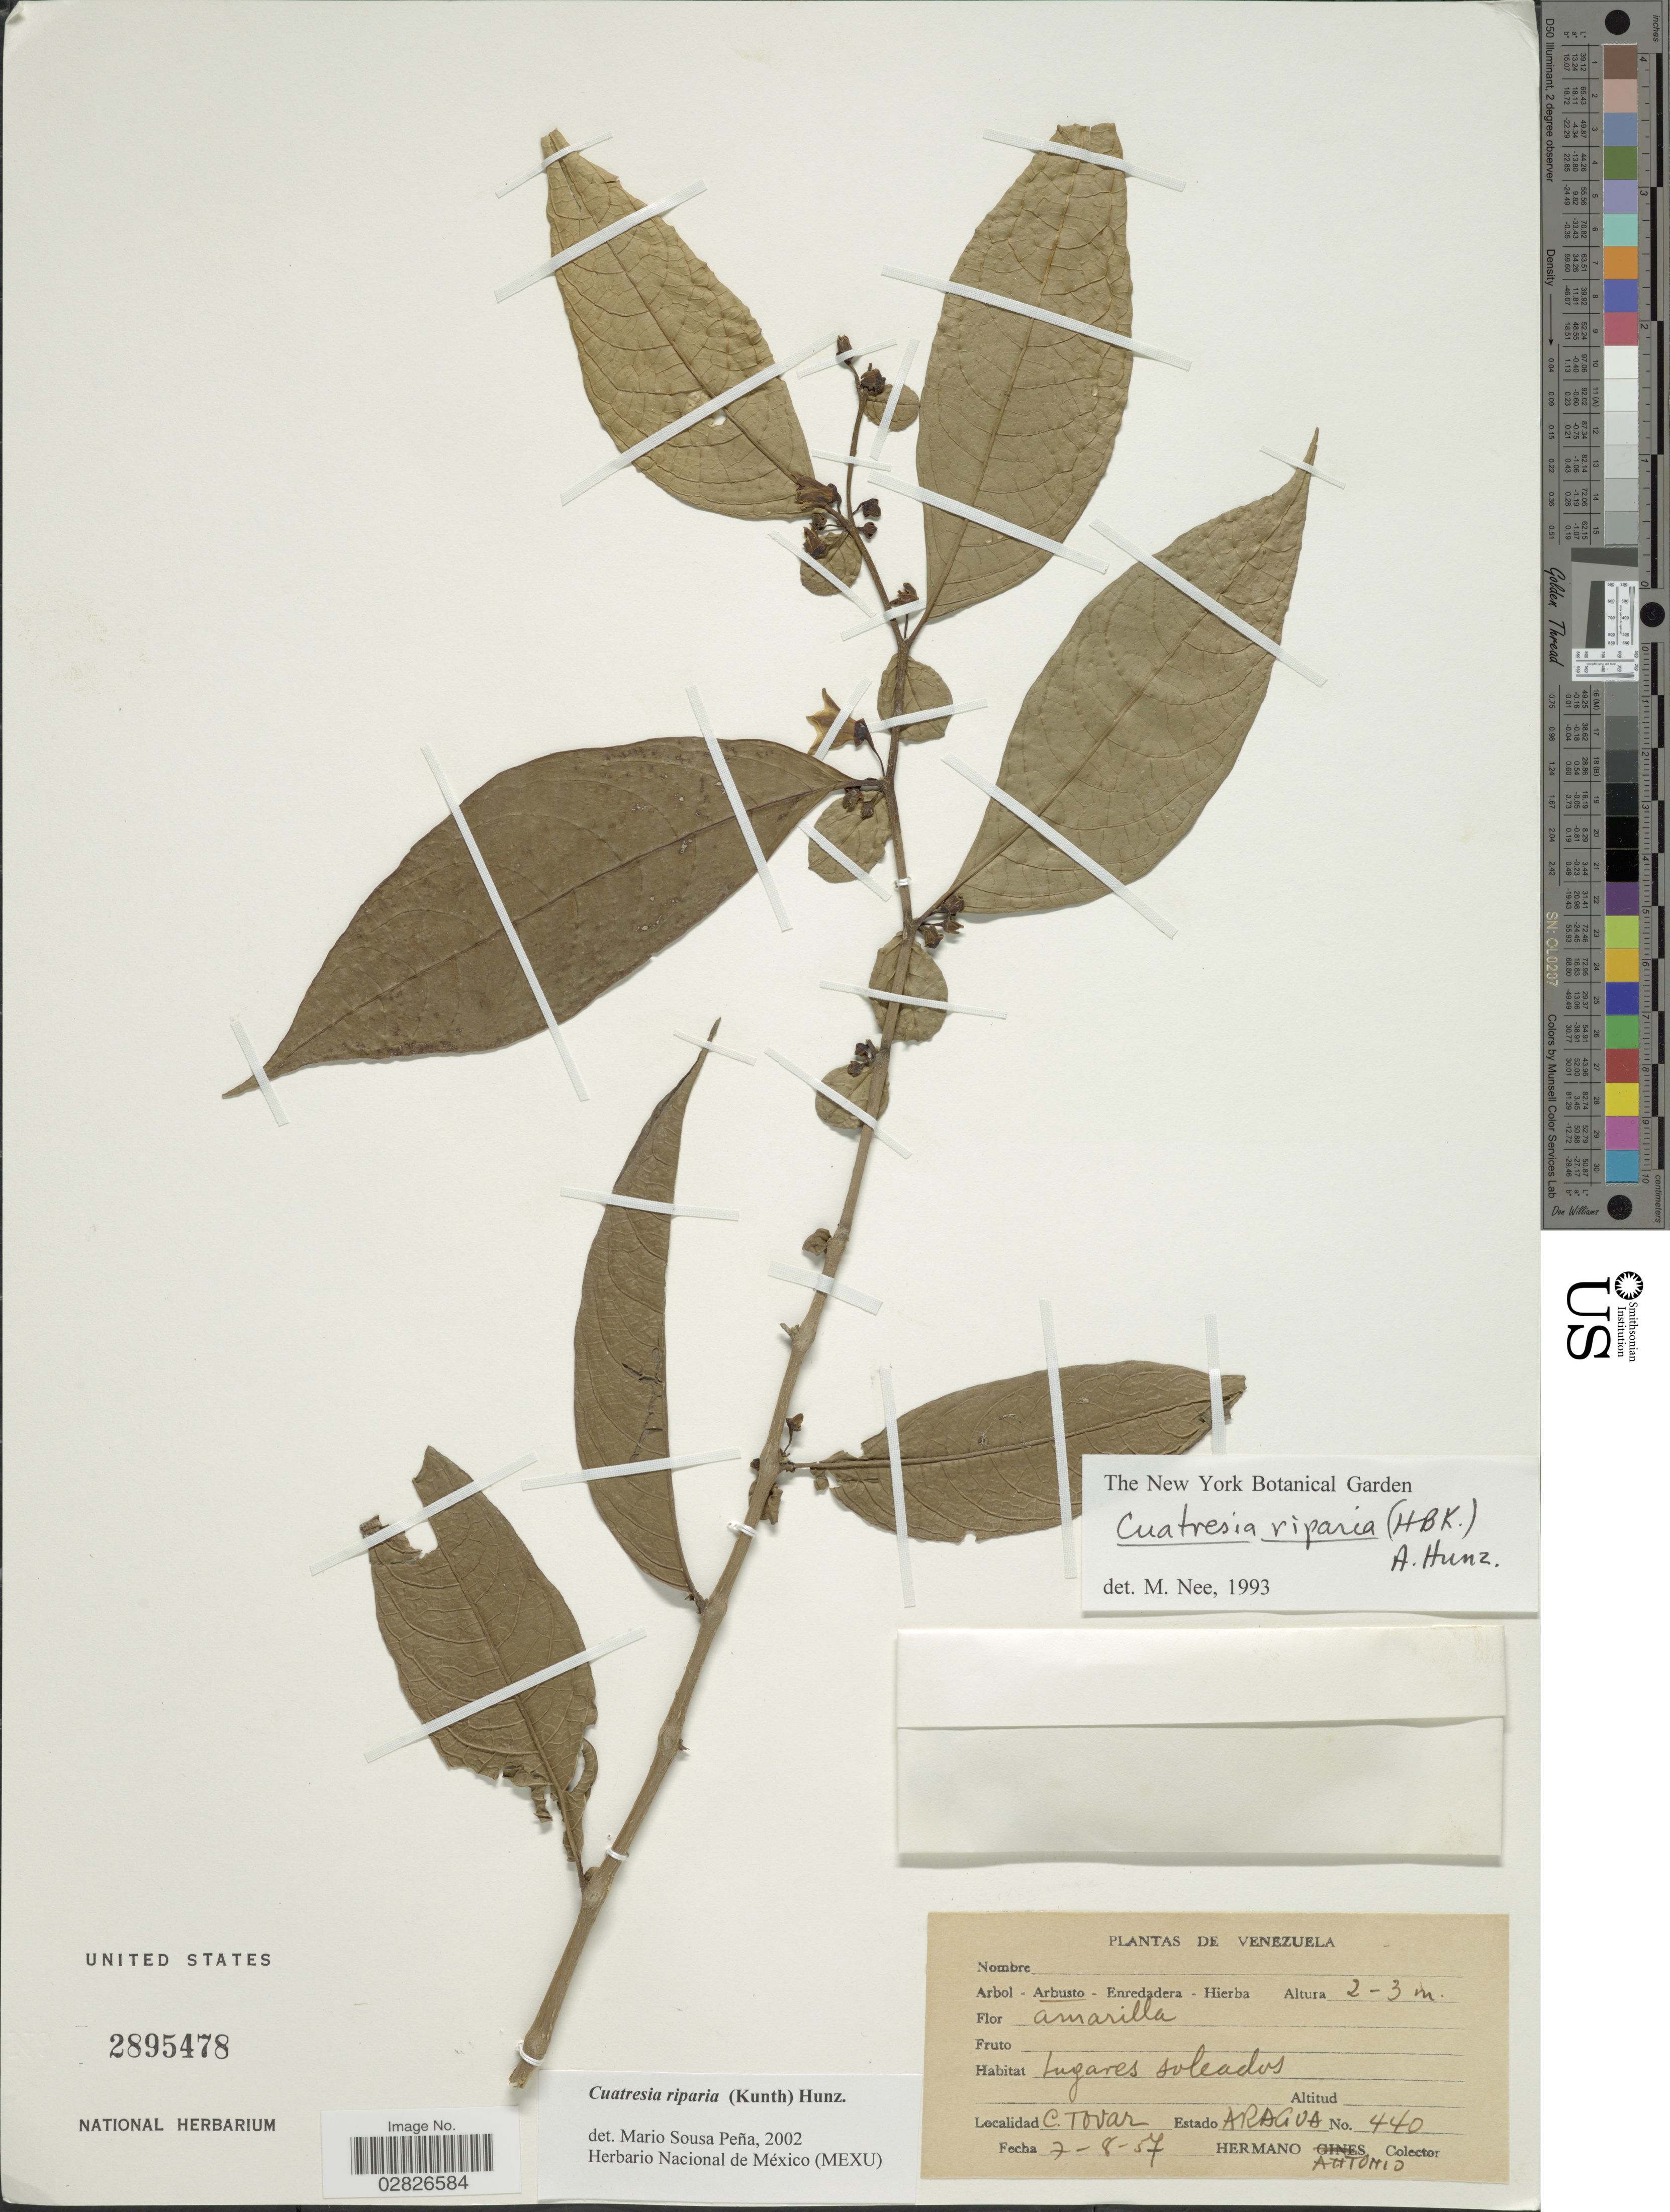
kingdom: Plantae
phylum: Tracheophyta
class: Magnoliopsida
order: Solanales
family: Solanaceae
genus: Cuatresia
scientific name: Cuatresia riparia var. riparia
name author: (Kunth) Hunz.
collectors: H. Antonio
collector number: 440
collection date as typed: Transcribed d/m/y: 7/8/57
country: Venezuela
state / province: Aragua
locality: C. Tovar, Estado Aragua.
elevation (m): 2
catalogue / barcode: US 2895478